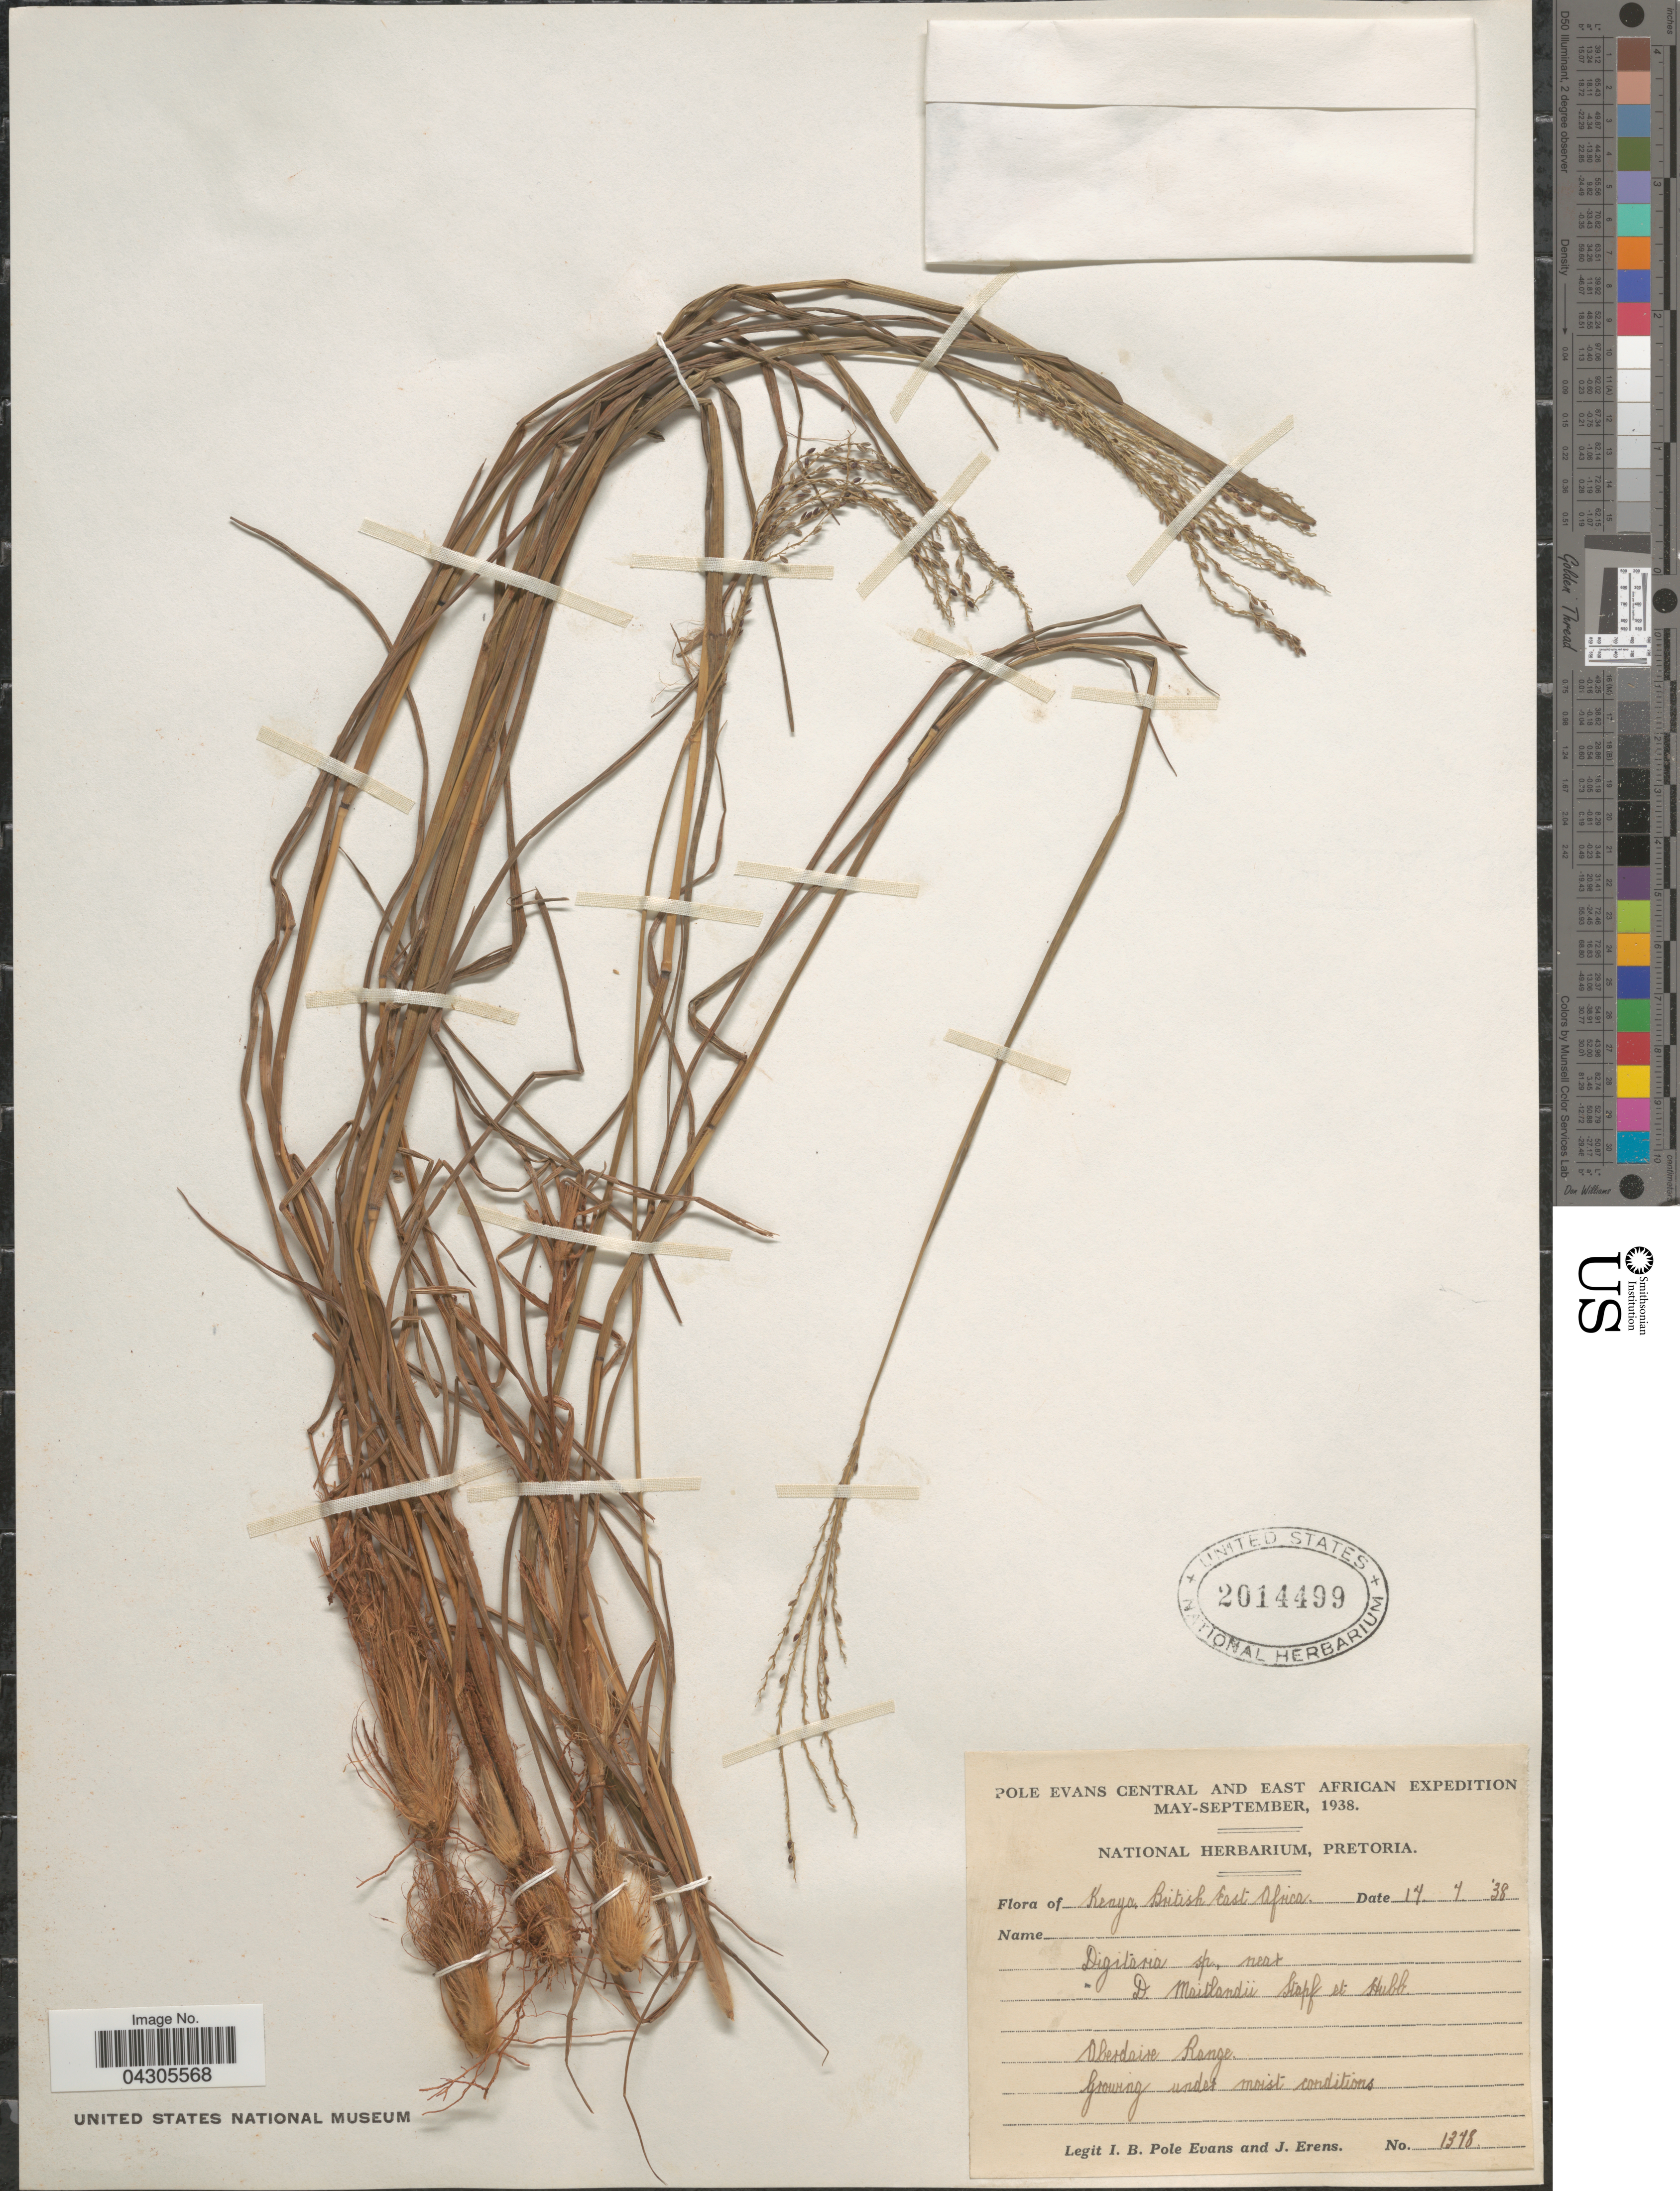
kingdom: Plantae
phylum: Tracheophyta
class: Liliopsida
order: Poales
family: Poaceae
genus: Digitaria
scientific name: Digitaria maitlandii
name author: Stapf & C. E. Hubb.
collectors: I. B. Pole-Evans & J. Erens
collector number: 1378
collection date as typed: Transcribed d/m/y: 14/7/38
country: Kenya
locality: Pole Evans Central and East African Expedition May-September, 1938. Kraya, British East Africa. Oberdaire Range.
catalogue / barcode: US 2014499